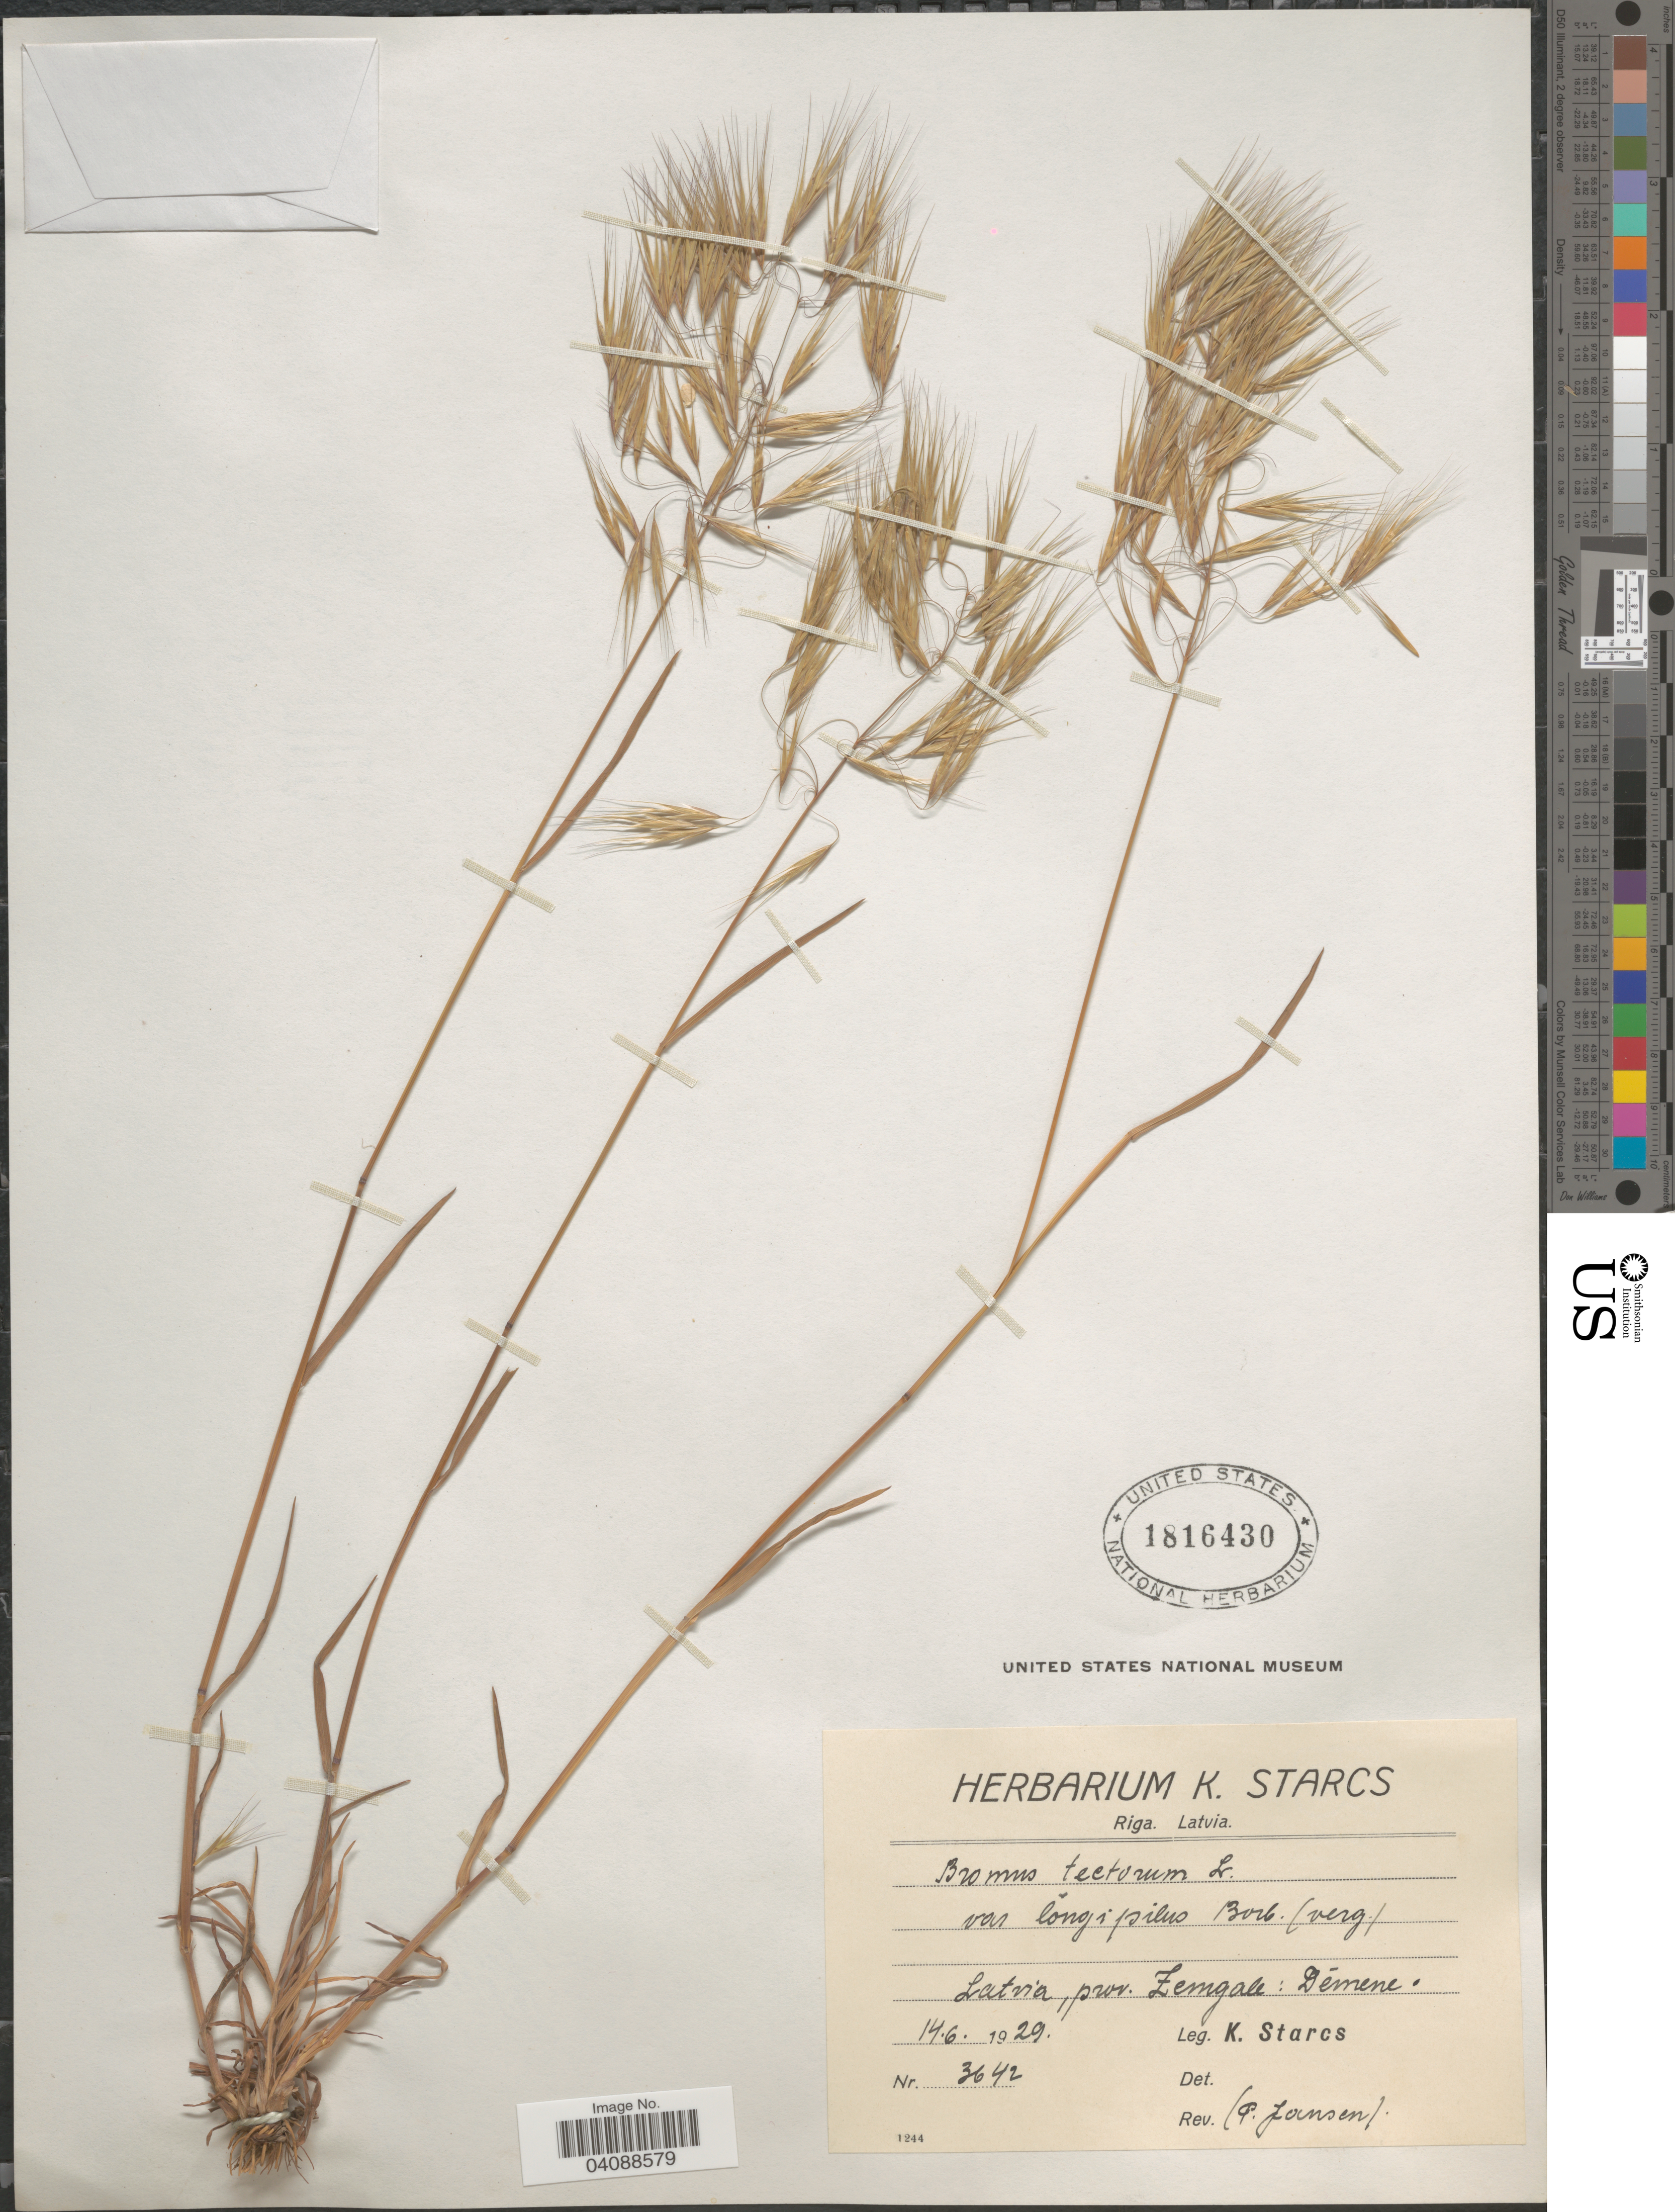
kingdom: Plantae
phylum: Tracheophyta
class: Liliopsida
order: Poales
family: Poaceae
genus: Bromus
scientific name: Bromus tectorum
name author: L.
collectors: K. Starcs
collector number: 3642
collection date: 1929-06-14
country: Latvia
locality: Prov. Zemgale: Démene.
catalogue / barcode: US 1816430